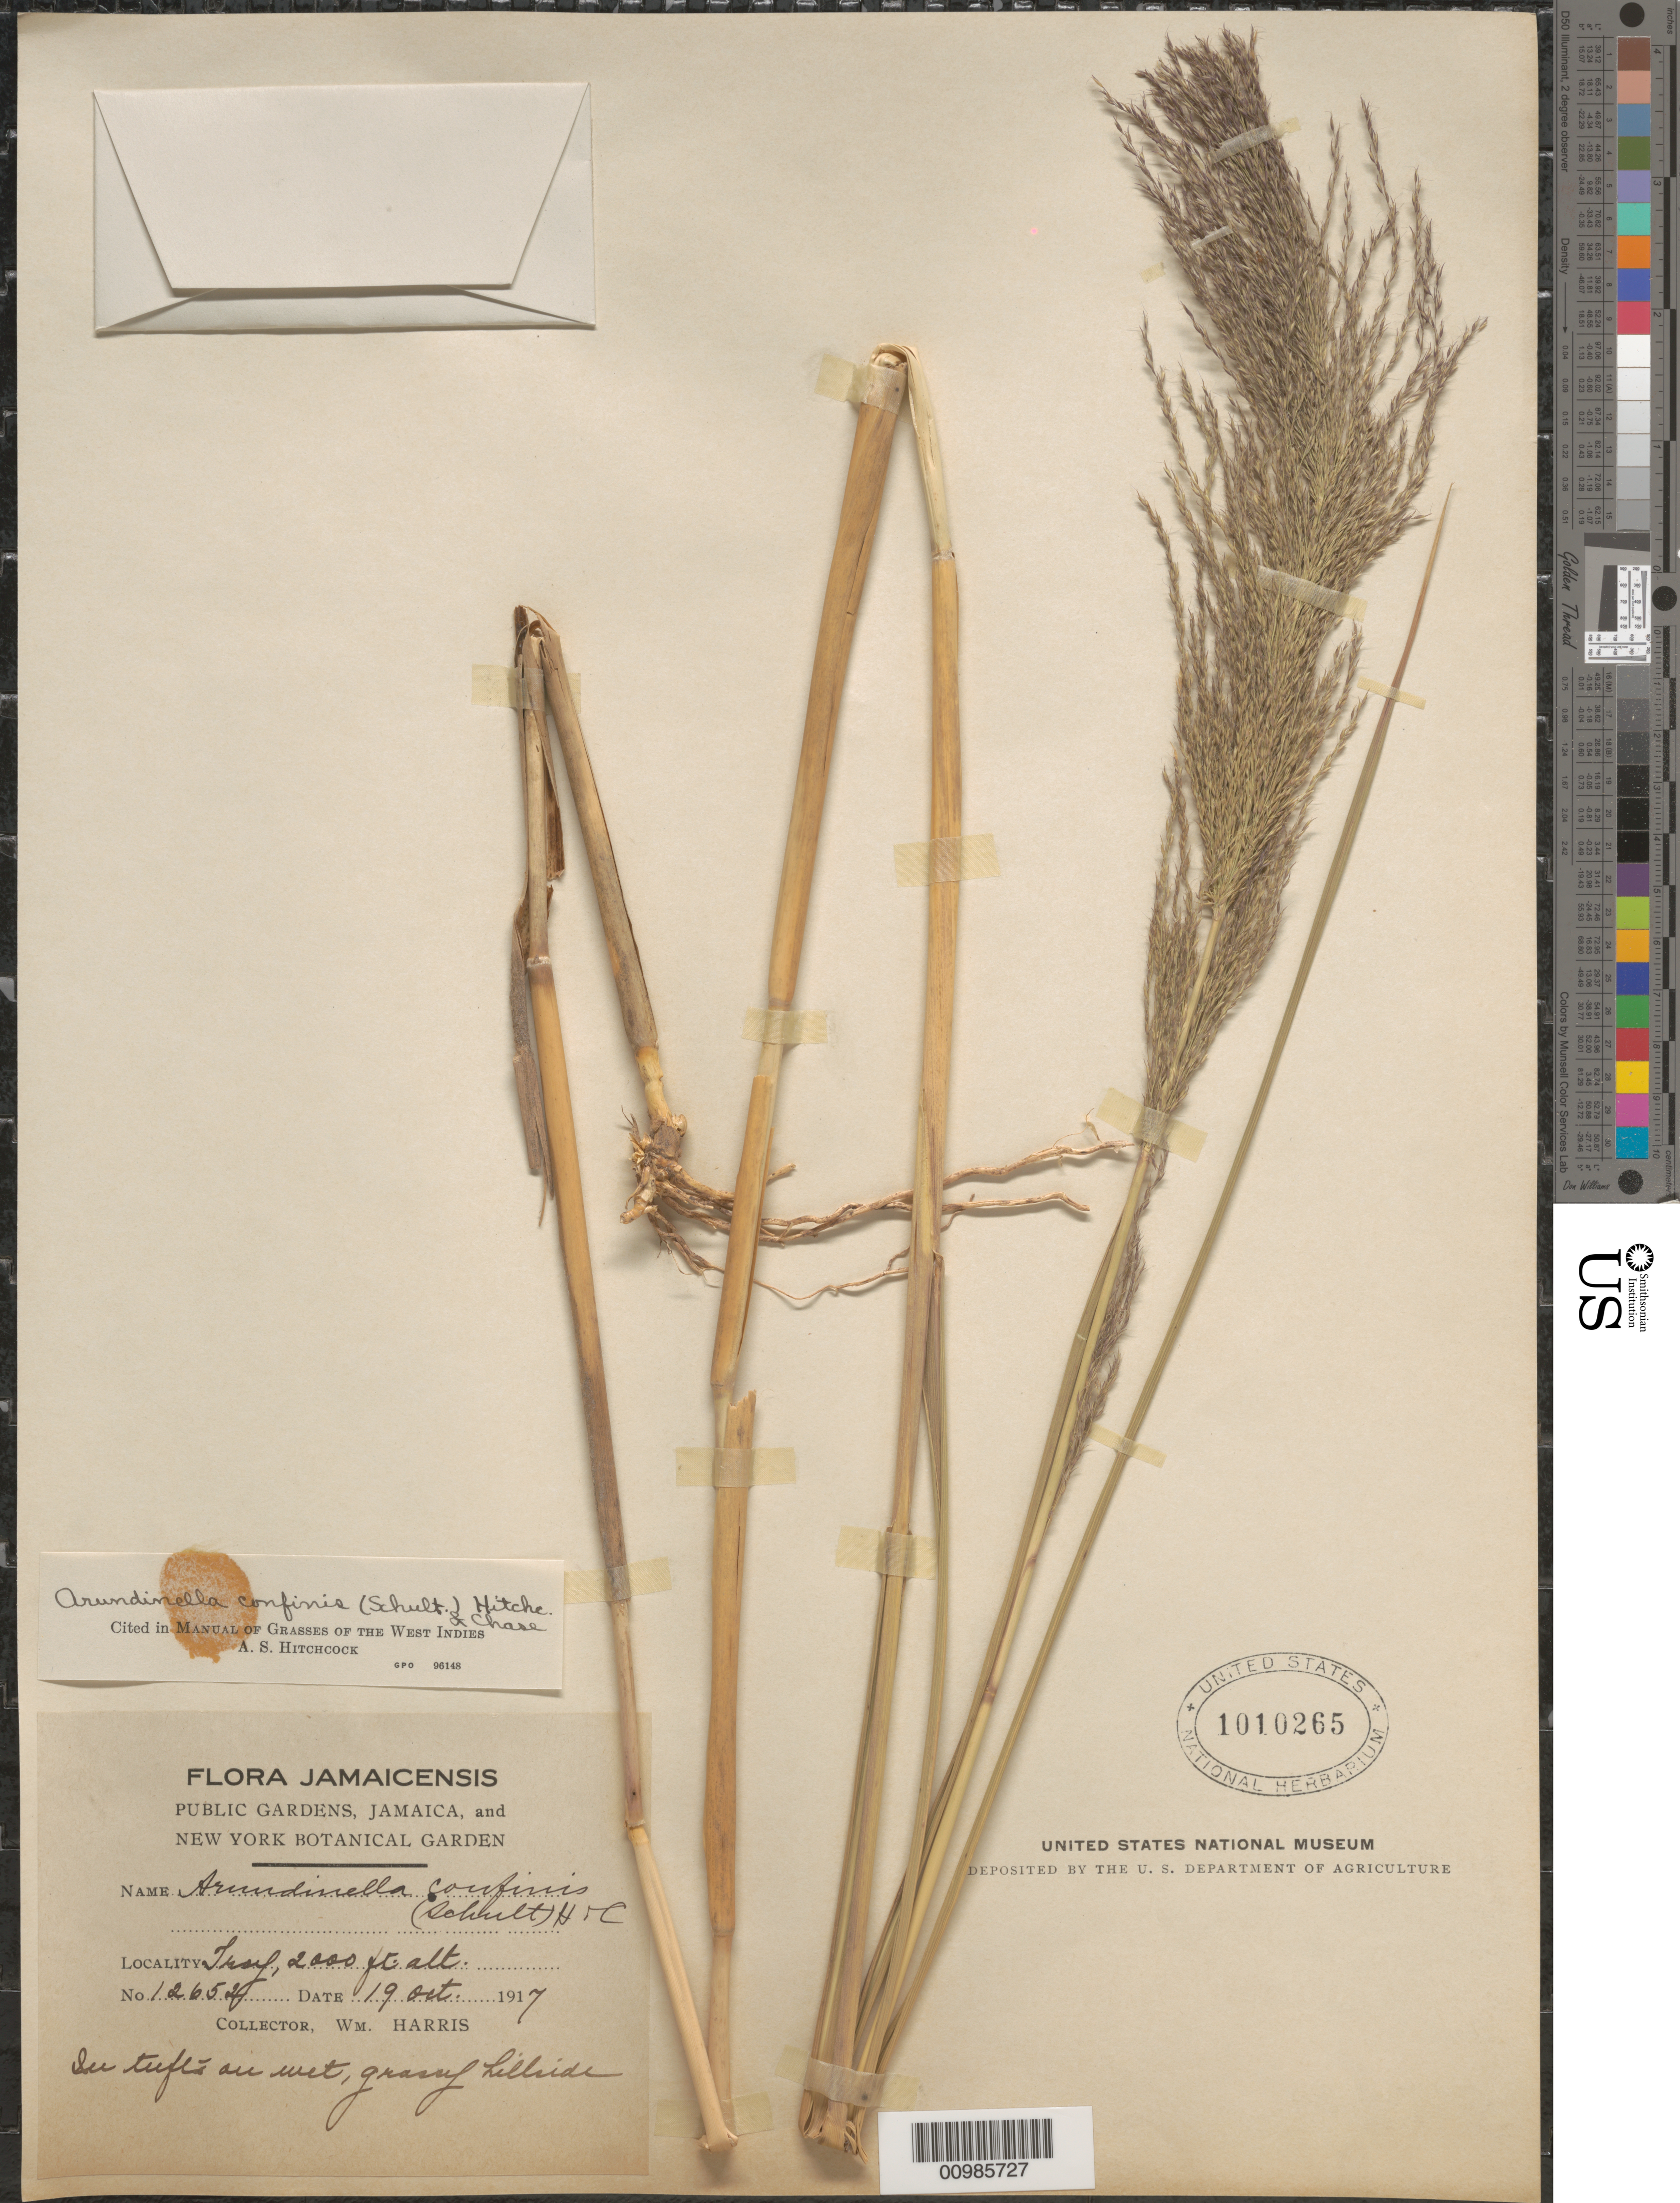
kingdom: Plantae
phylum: Tracheophyta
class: Liliopsida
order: Poales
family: Poaceae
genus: Arundinella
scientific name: Arundinella confinis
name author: (Schult.) Hitchc. & Chase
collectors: W. H. Harris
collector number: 12652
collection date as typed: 19 Oct 1917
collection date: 1917-10-19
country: Jamaica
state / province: Saint Andrew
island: Jamaica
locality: Troy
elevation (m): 610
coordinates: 0 N, 0 E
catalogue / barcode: US 1010265